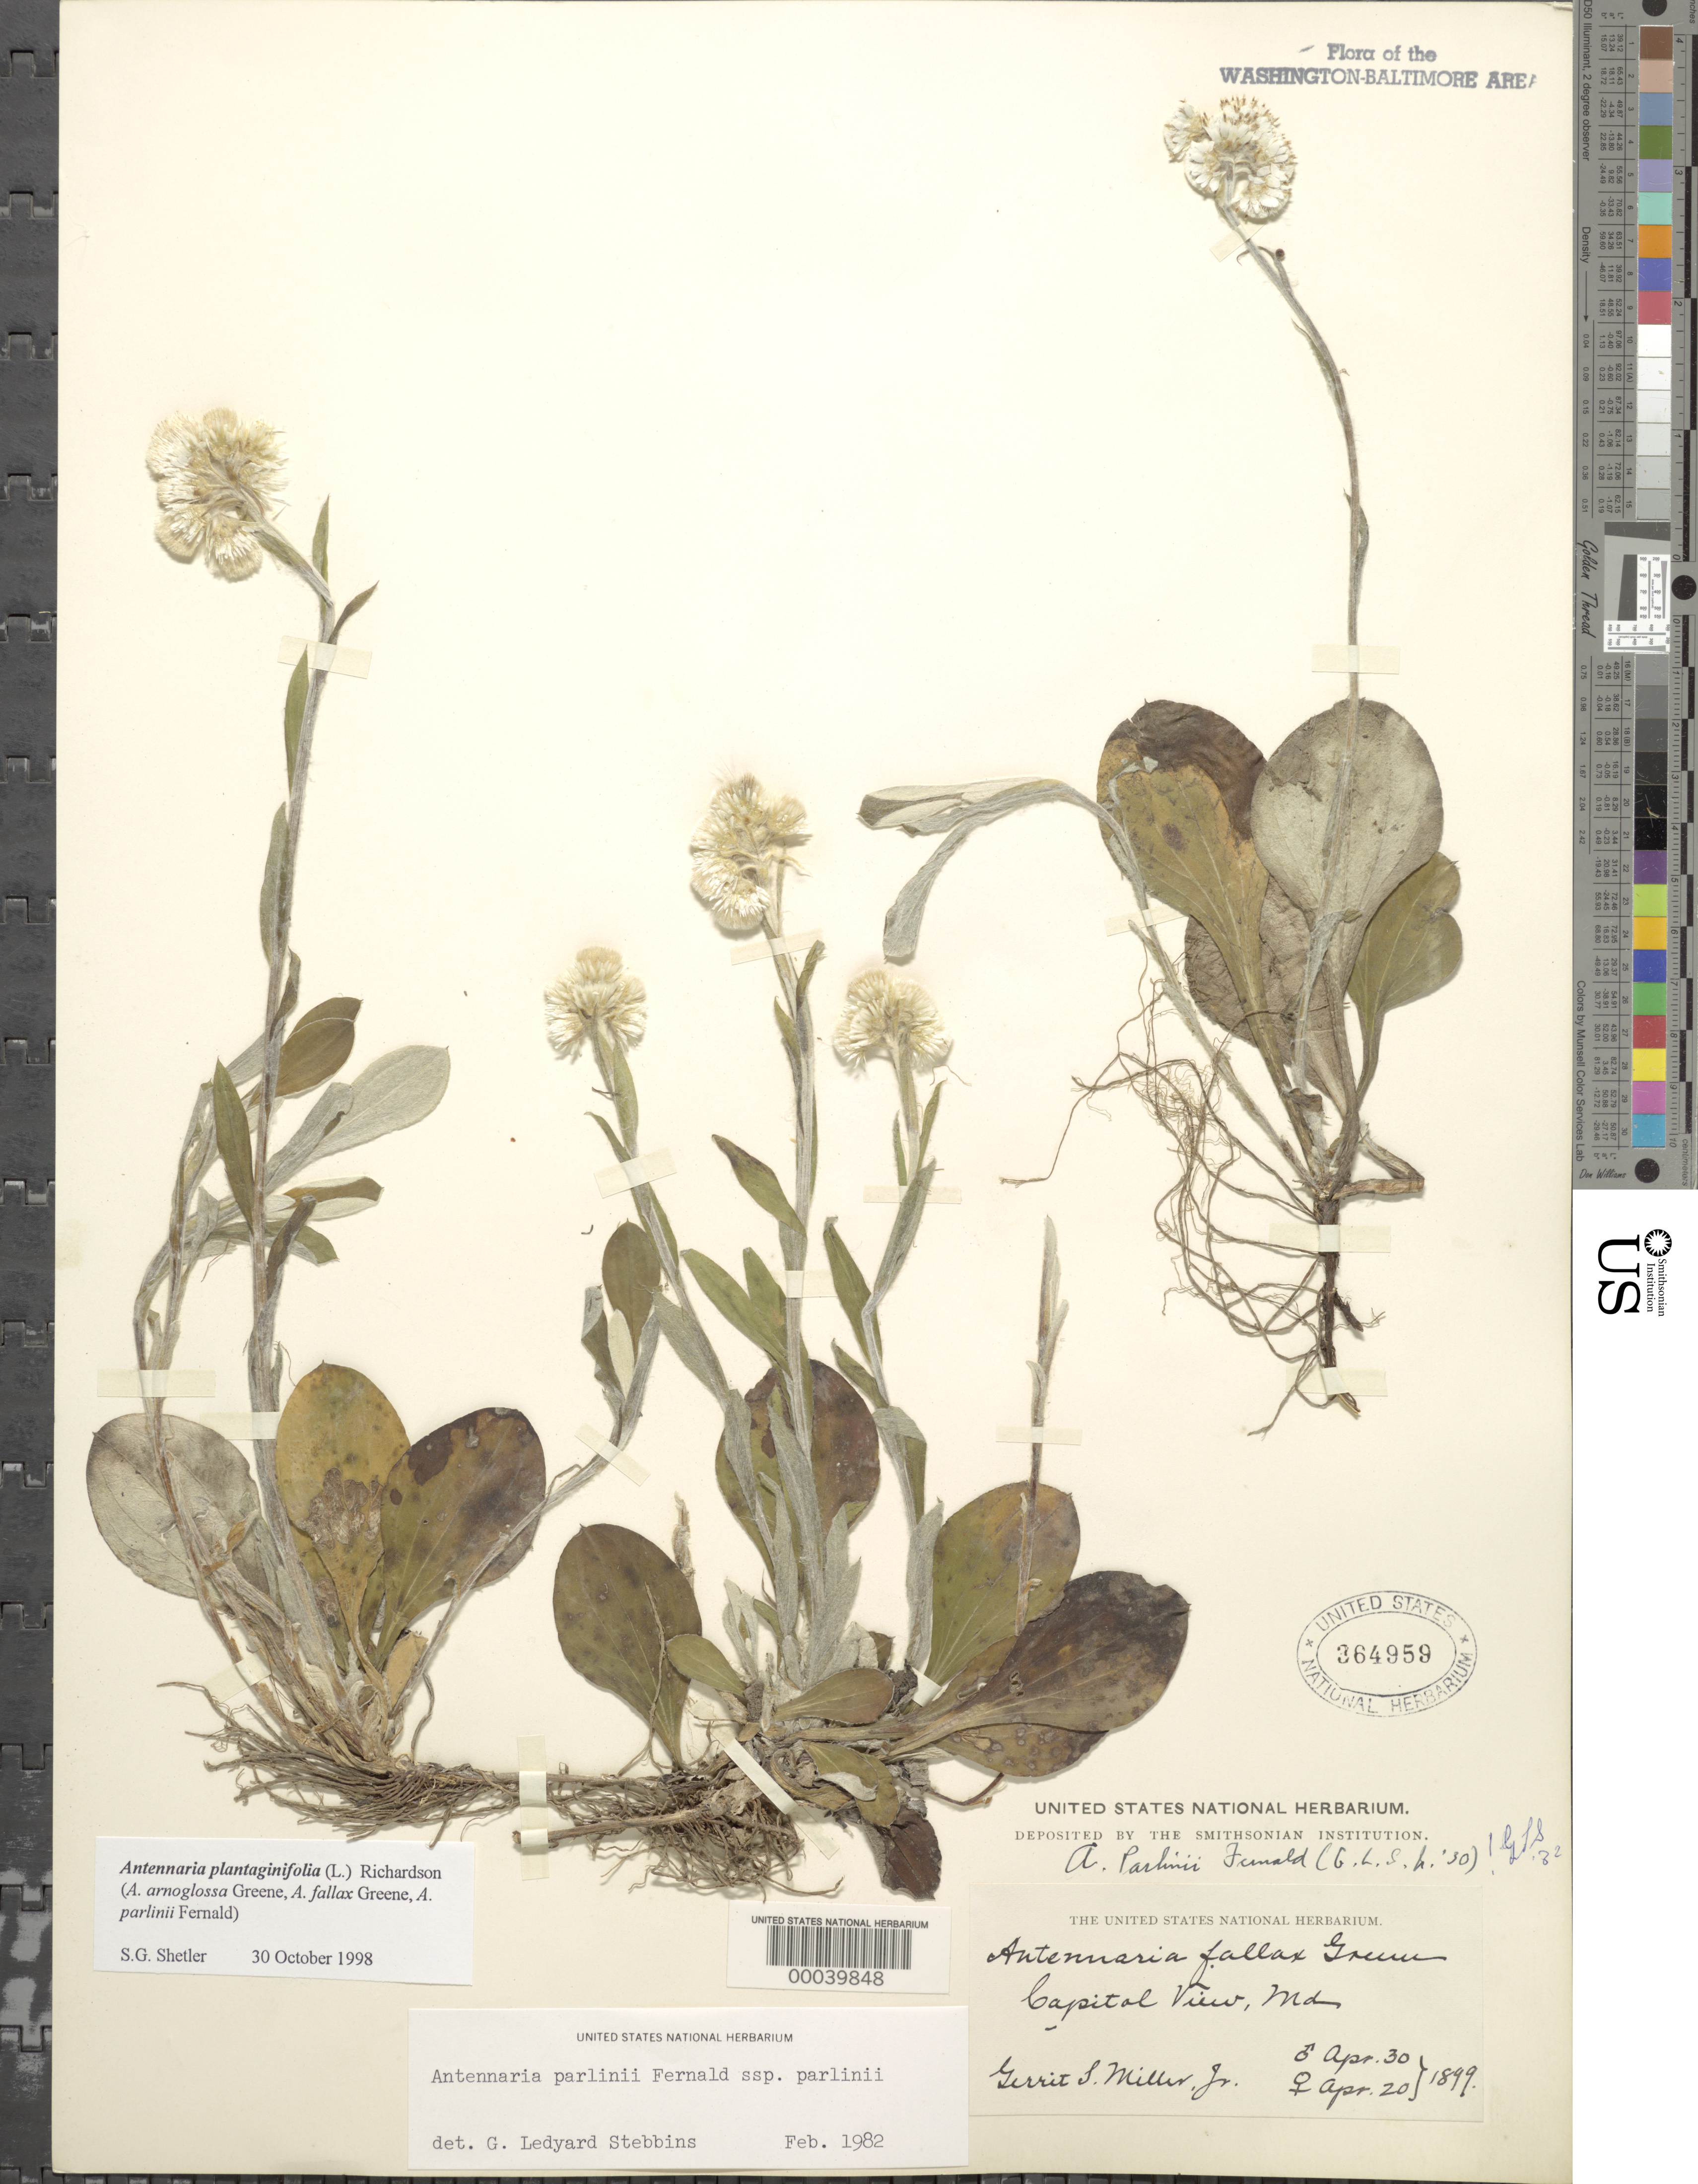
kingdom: Plantae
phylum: Tracheophyta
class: Magnoliopsida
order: Asterales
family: Asteraceae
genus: Antennaria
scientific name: Antennaria plantaginifolia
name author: (L.) Richardson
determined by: Stebbins, G. L.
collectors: G. S. Miller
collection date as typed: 20 Apr 1899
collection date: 1899-04-20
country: United States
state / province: Maryland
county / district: Montgomery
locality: Capitol View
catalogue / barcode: US 364959